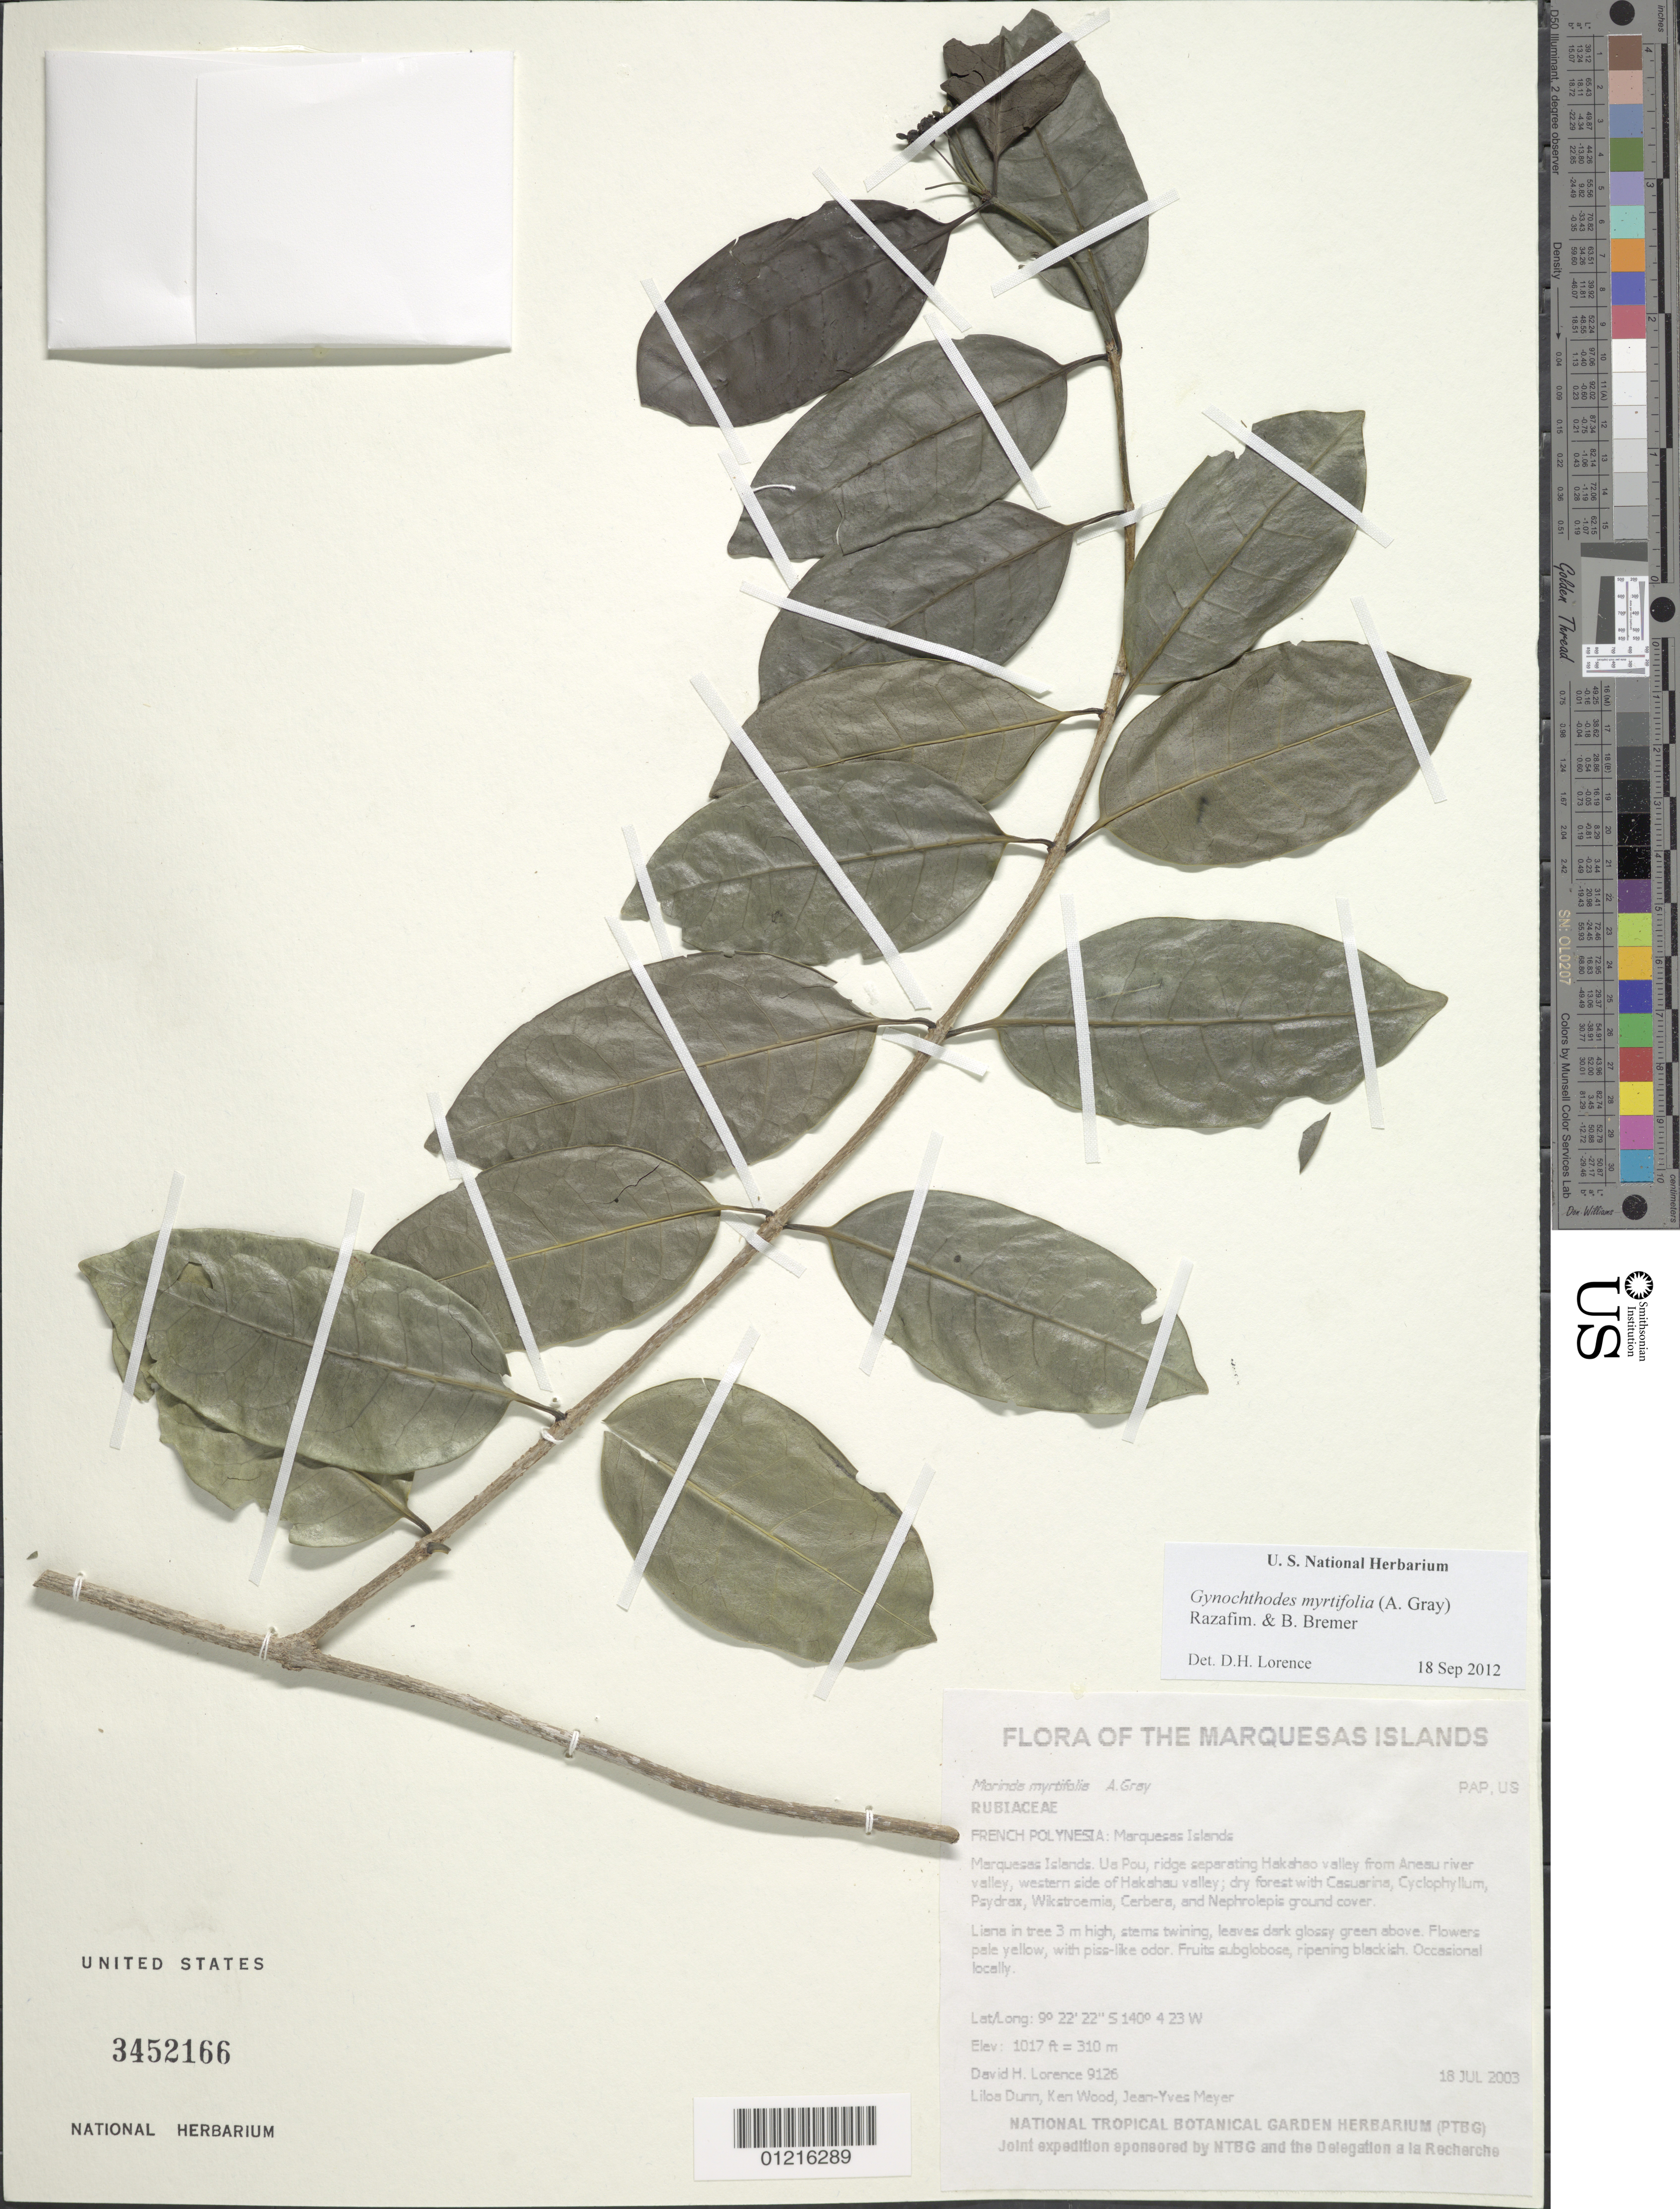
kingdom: Plantae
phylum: Tracheophyta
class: Magnoliopsida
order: Gentianales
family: Rubiaceae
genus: Gynochthodes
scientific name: Gynochthodes myrtifolia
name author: (A. Gray) Razafim. & B. Bremer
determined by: Lorence, David H., (PTBG), National Tropical Botanical Garden (UNITED STATES)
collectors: D. Lorence, L. Dunn, K. R. Wood & J.-Y. Meyer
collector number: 9126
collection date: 2003-07-18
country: French Polynesia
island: Ua Pou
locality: Ridge separating Hakahao valley from Aneau river valley, western side of Hakahau valley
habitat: Dry forest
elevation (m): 310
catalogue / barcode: US 3452166